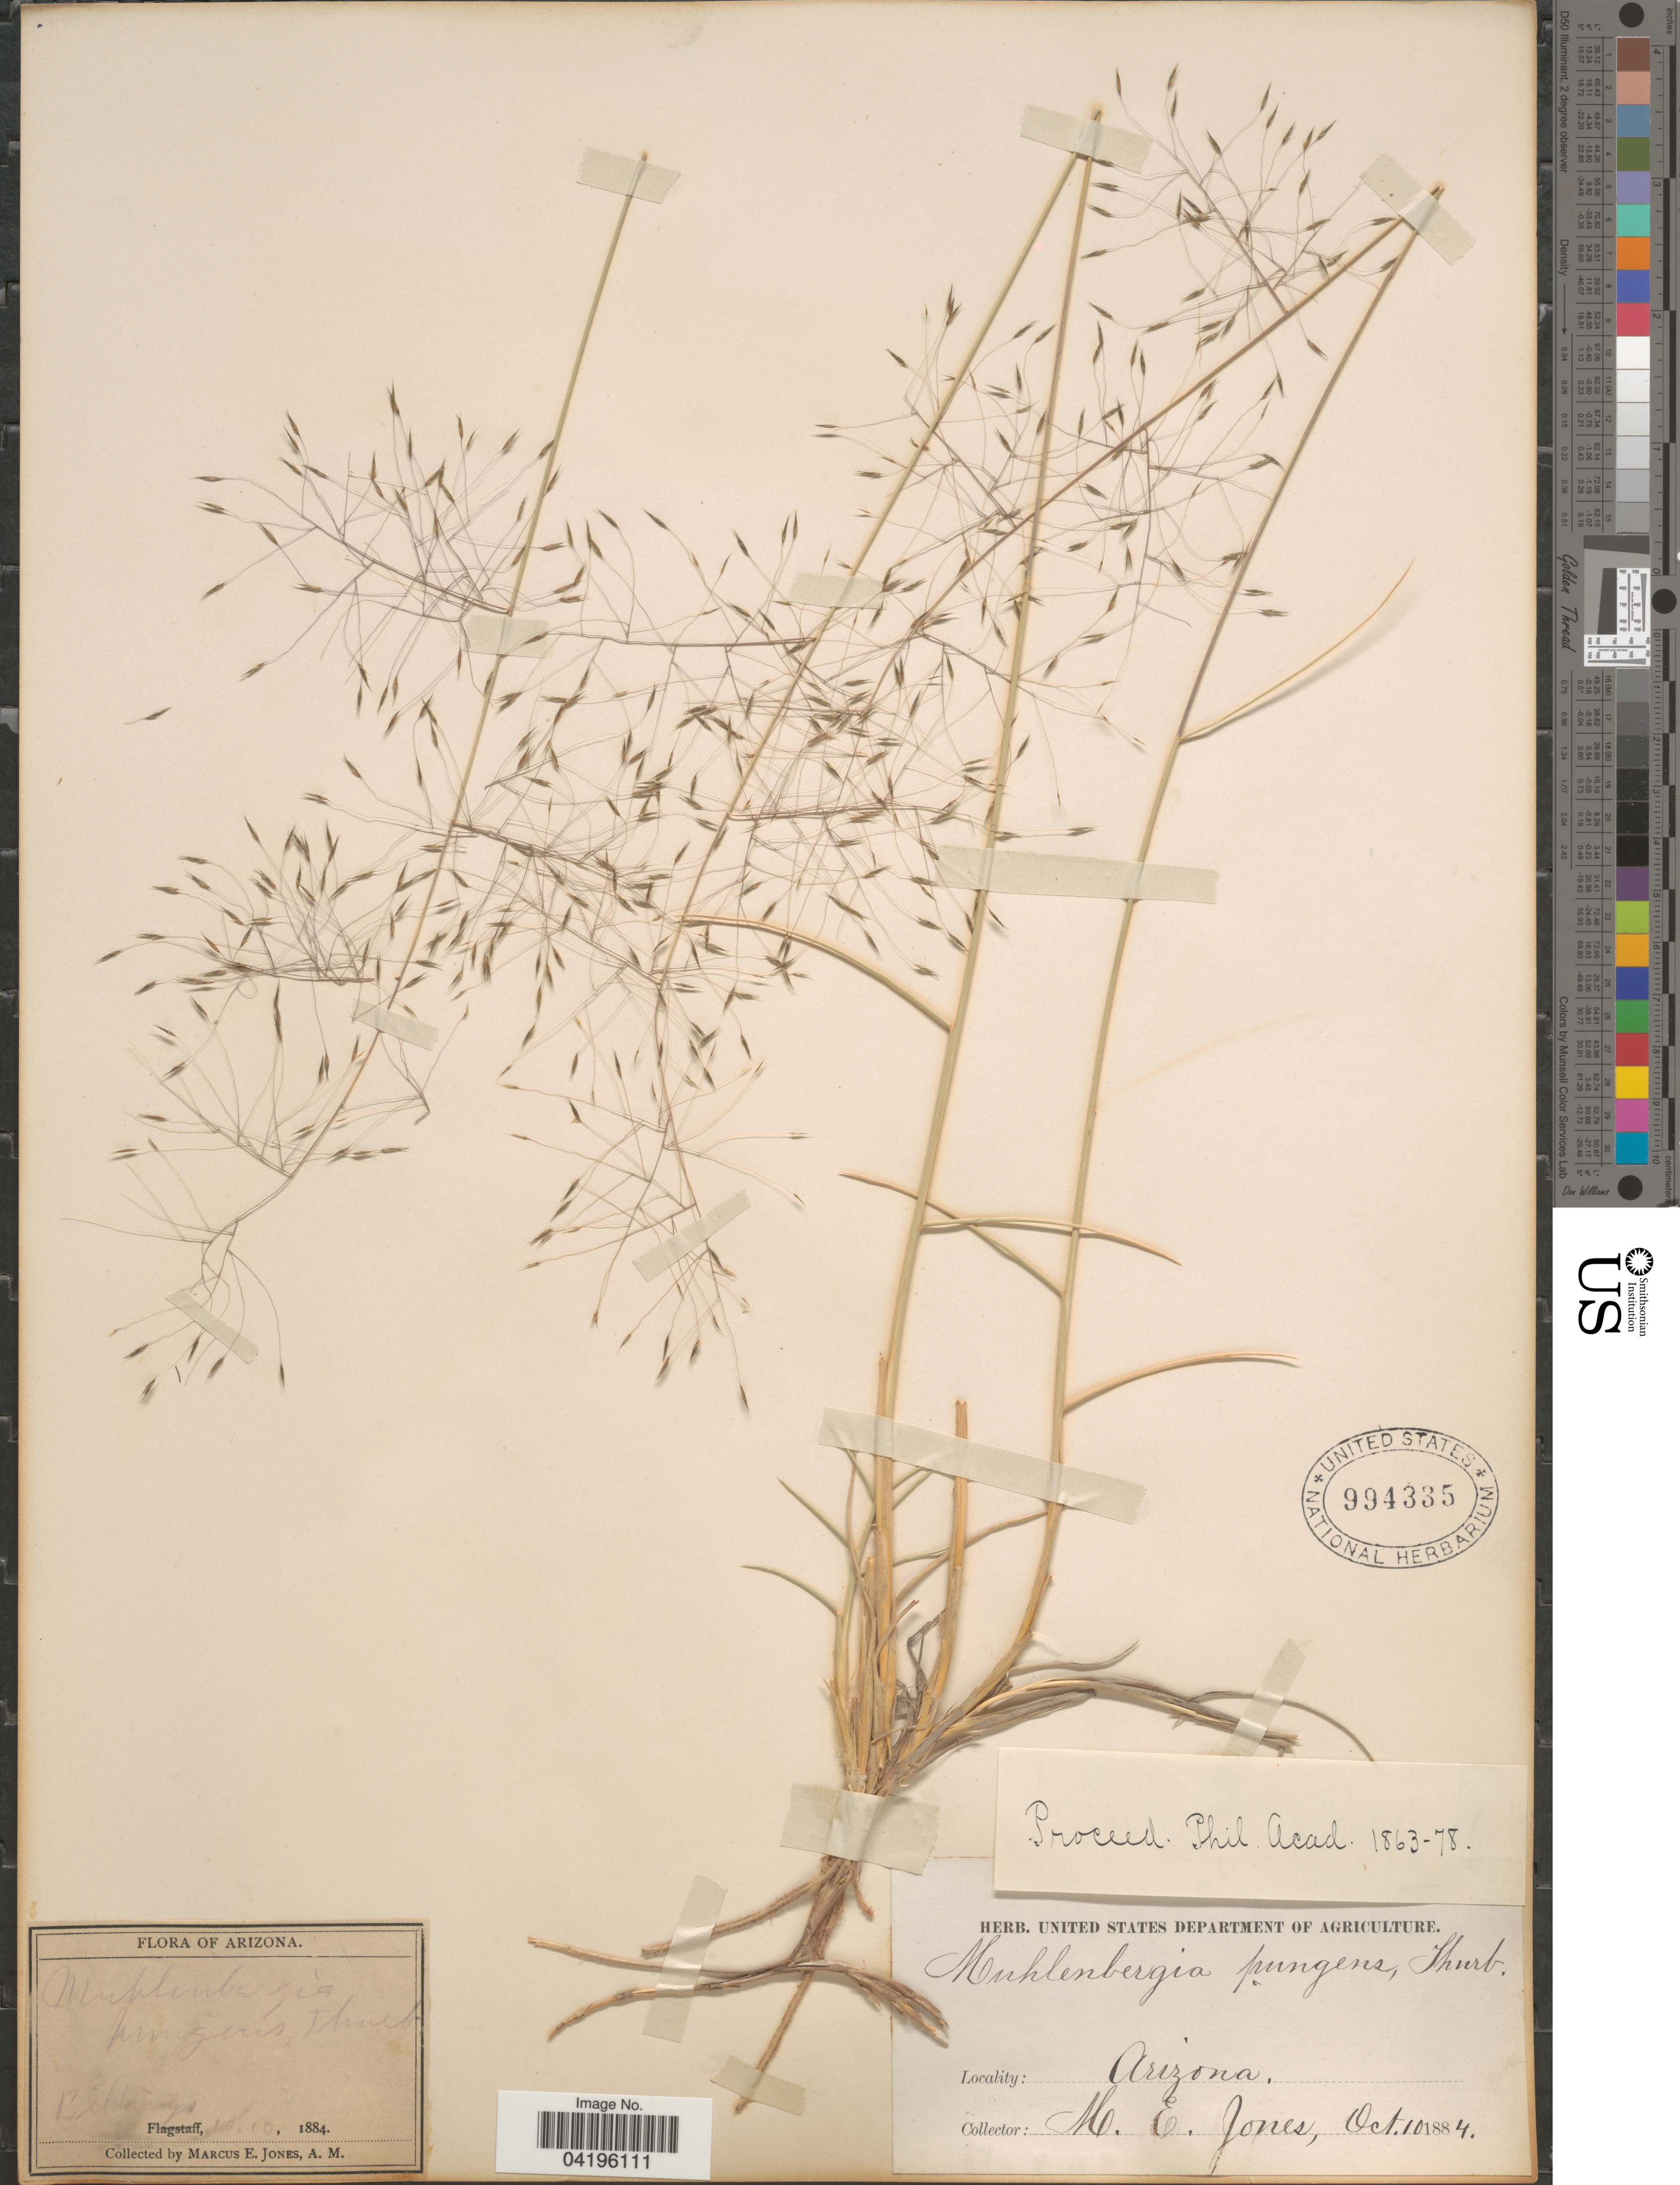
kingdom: Plantae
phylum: Tracheophyta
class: Liliopsida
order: Poales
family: Poaceae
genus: Muhlenbergia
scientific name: Muhlenbergia pungens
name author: Thurb. ex A. Gray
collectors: M. E. Jones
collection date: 1884-10-10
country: United States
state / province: Arizona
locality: Billings.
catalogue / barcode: US 994335